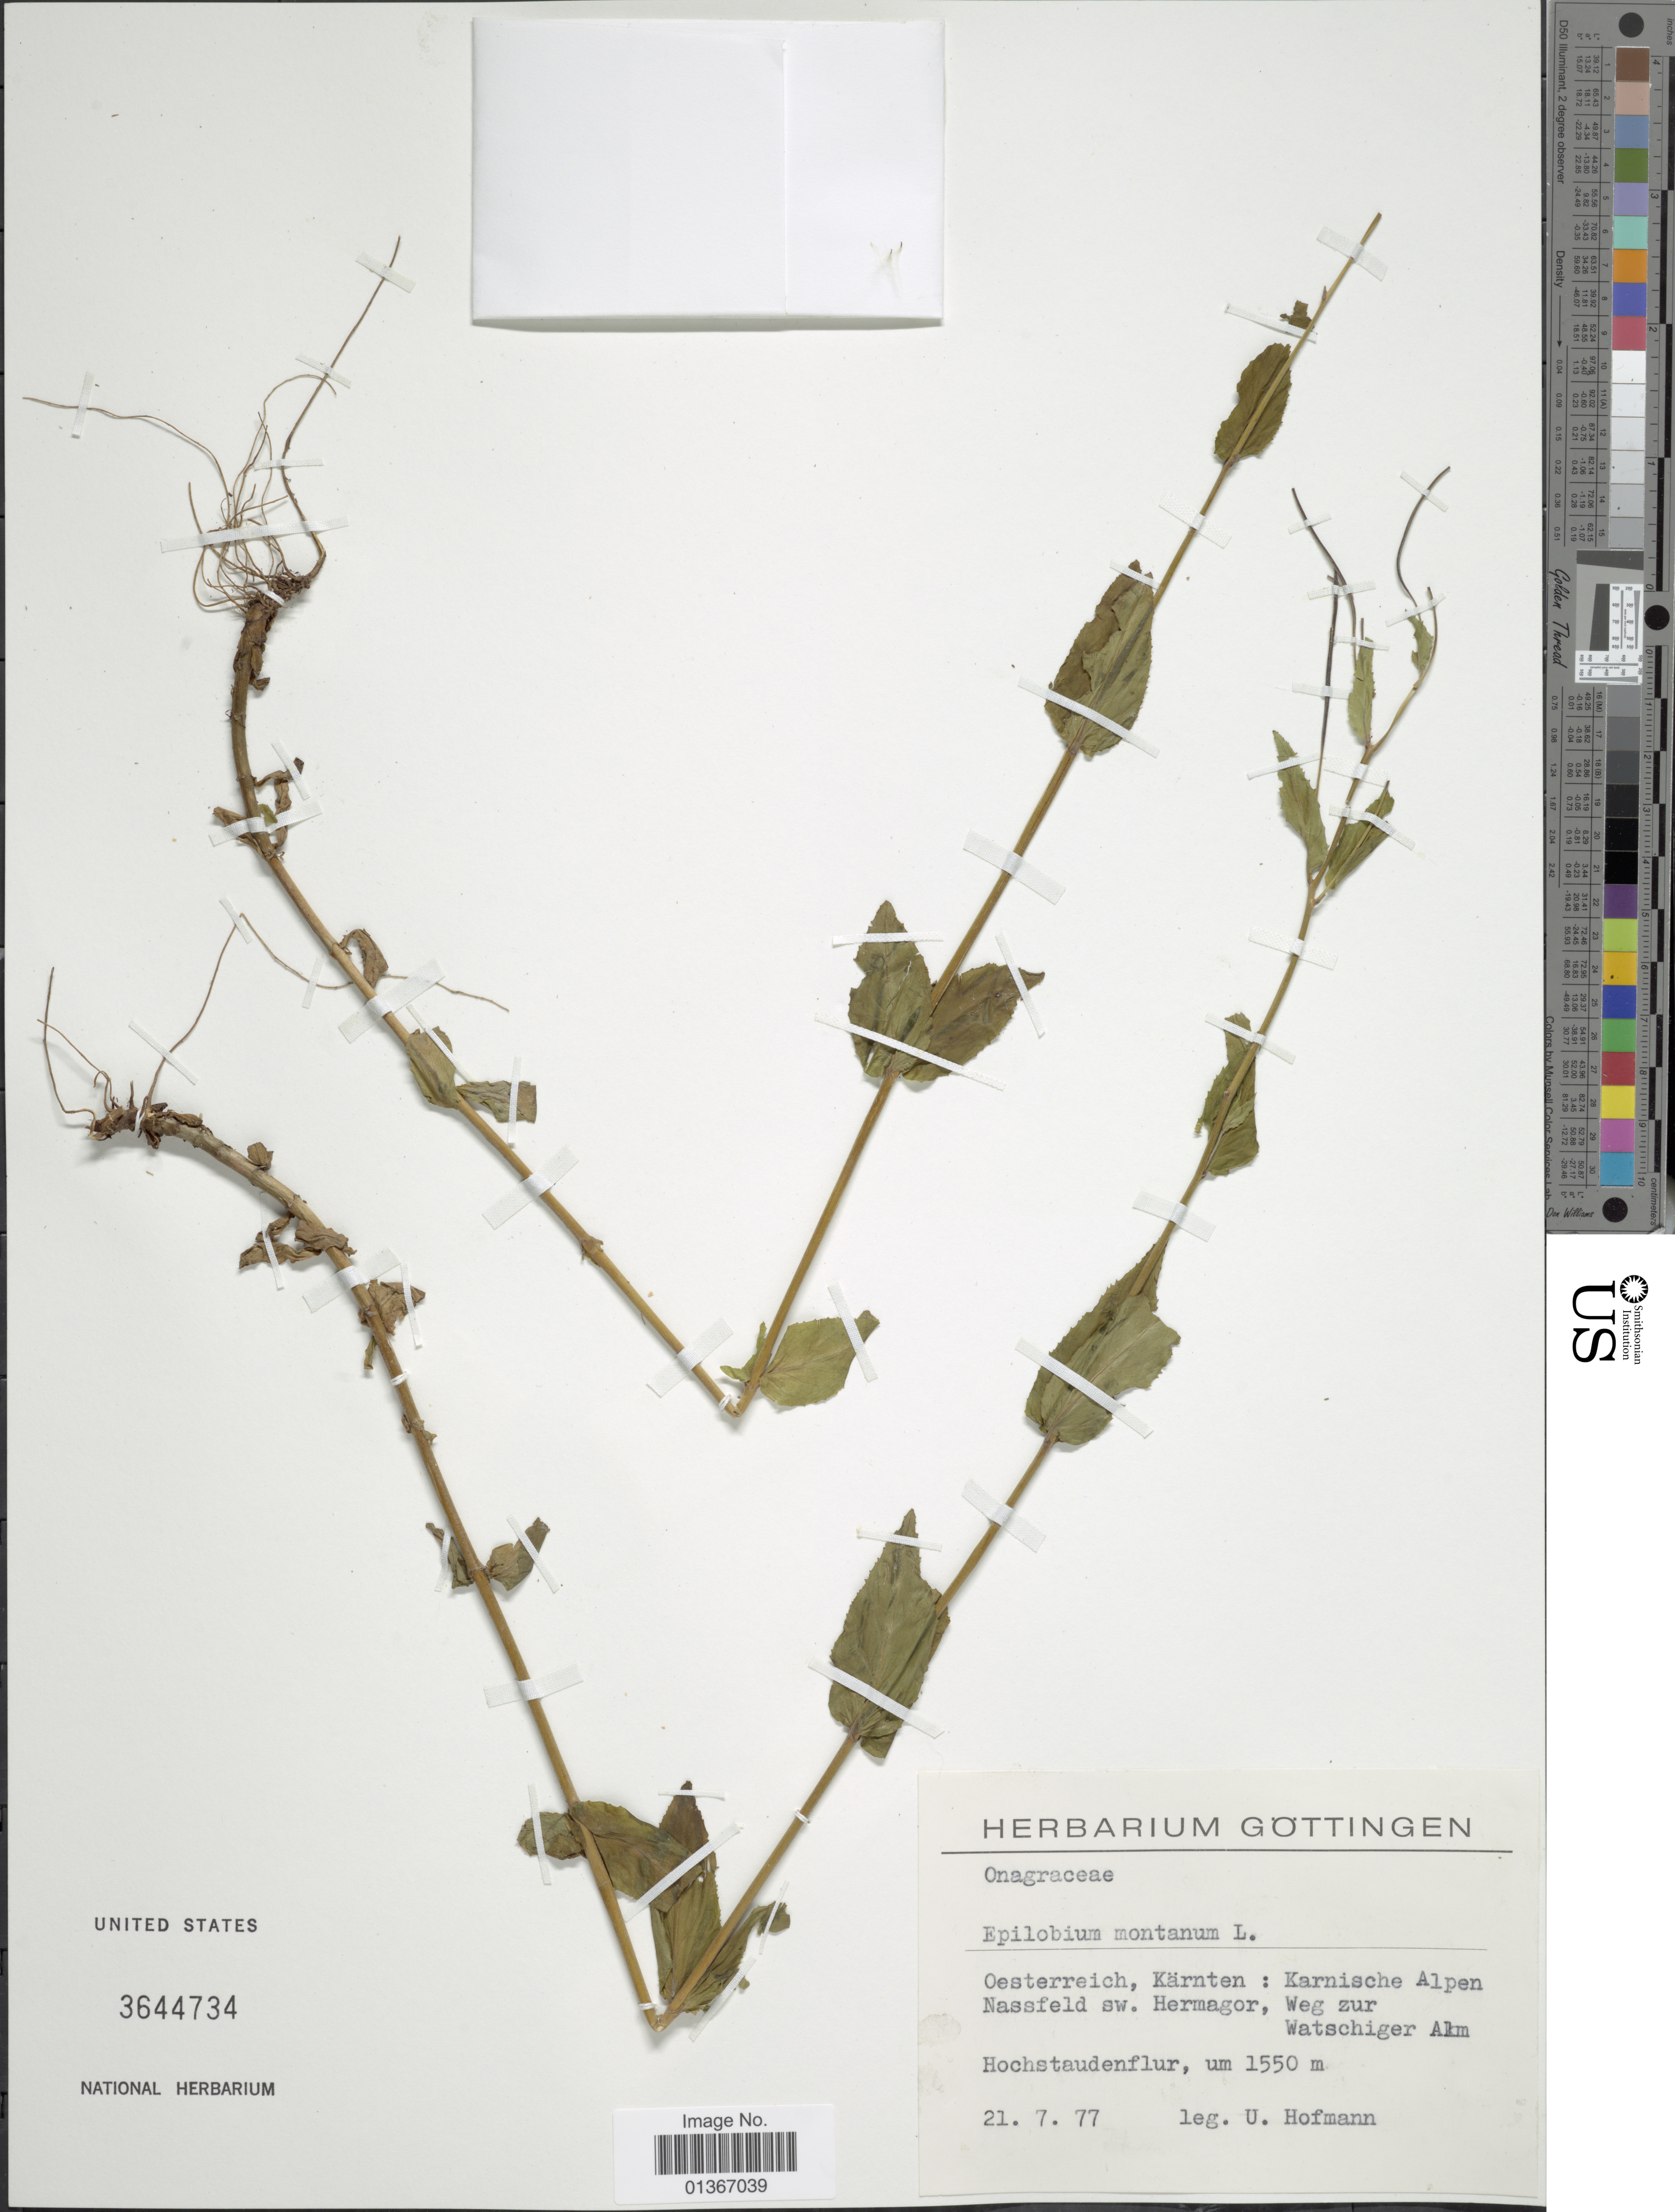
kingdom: Plantae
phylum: Tracheophyta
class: Magnoliopsida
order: Myrtales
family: Onagraceae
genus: Epilobium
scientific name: Epilobium montanum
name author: L.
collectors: U. Hofmann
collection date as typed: Transcribed d/m/y: 21/7/77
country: Austria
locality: Oesterreich, Kärnten: Karnische Alpen Nassfed sw. Hermagor, Weg zur Watschiger Alm. [interpreted]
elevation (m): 1550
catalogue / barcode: US 3644734